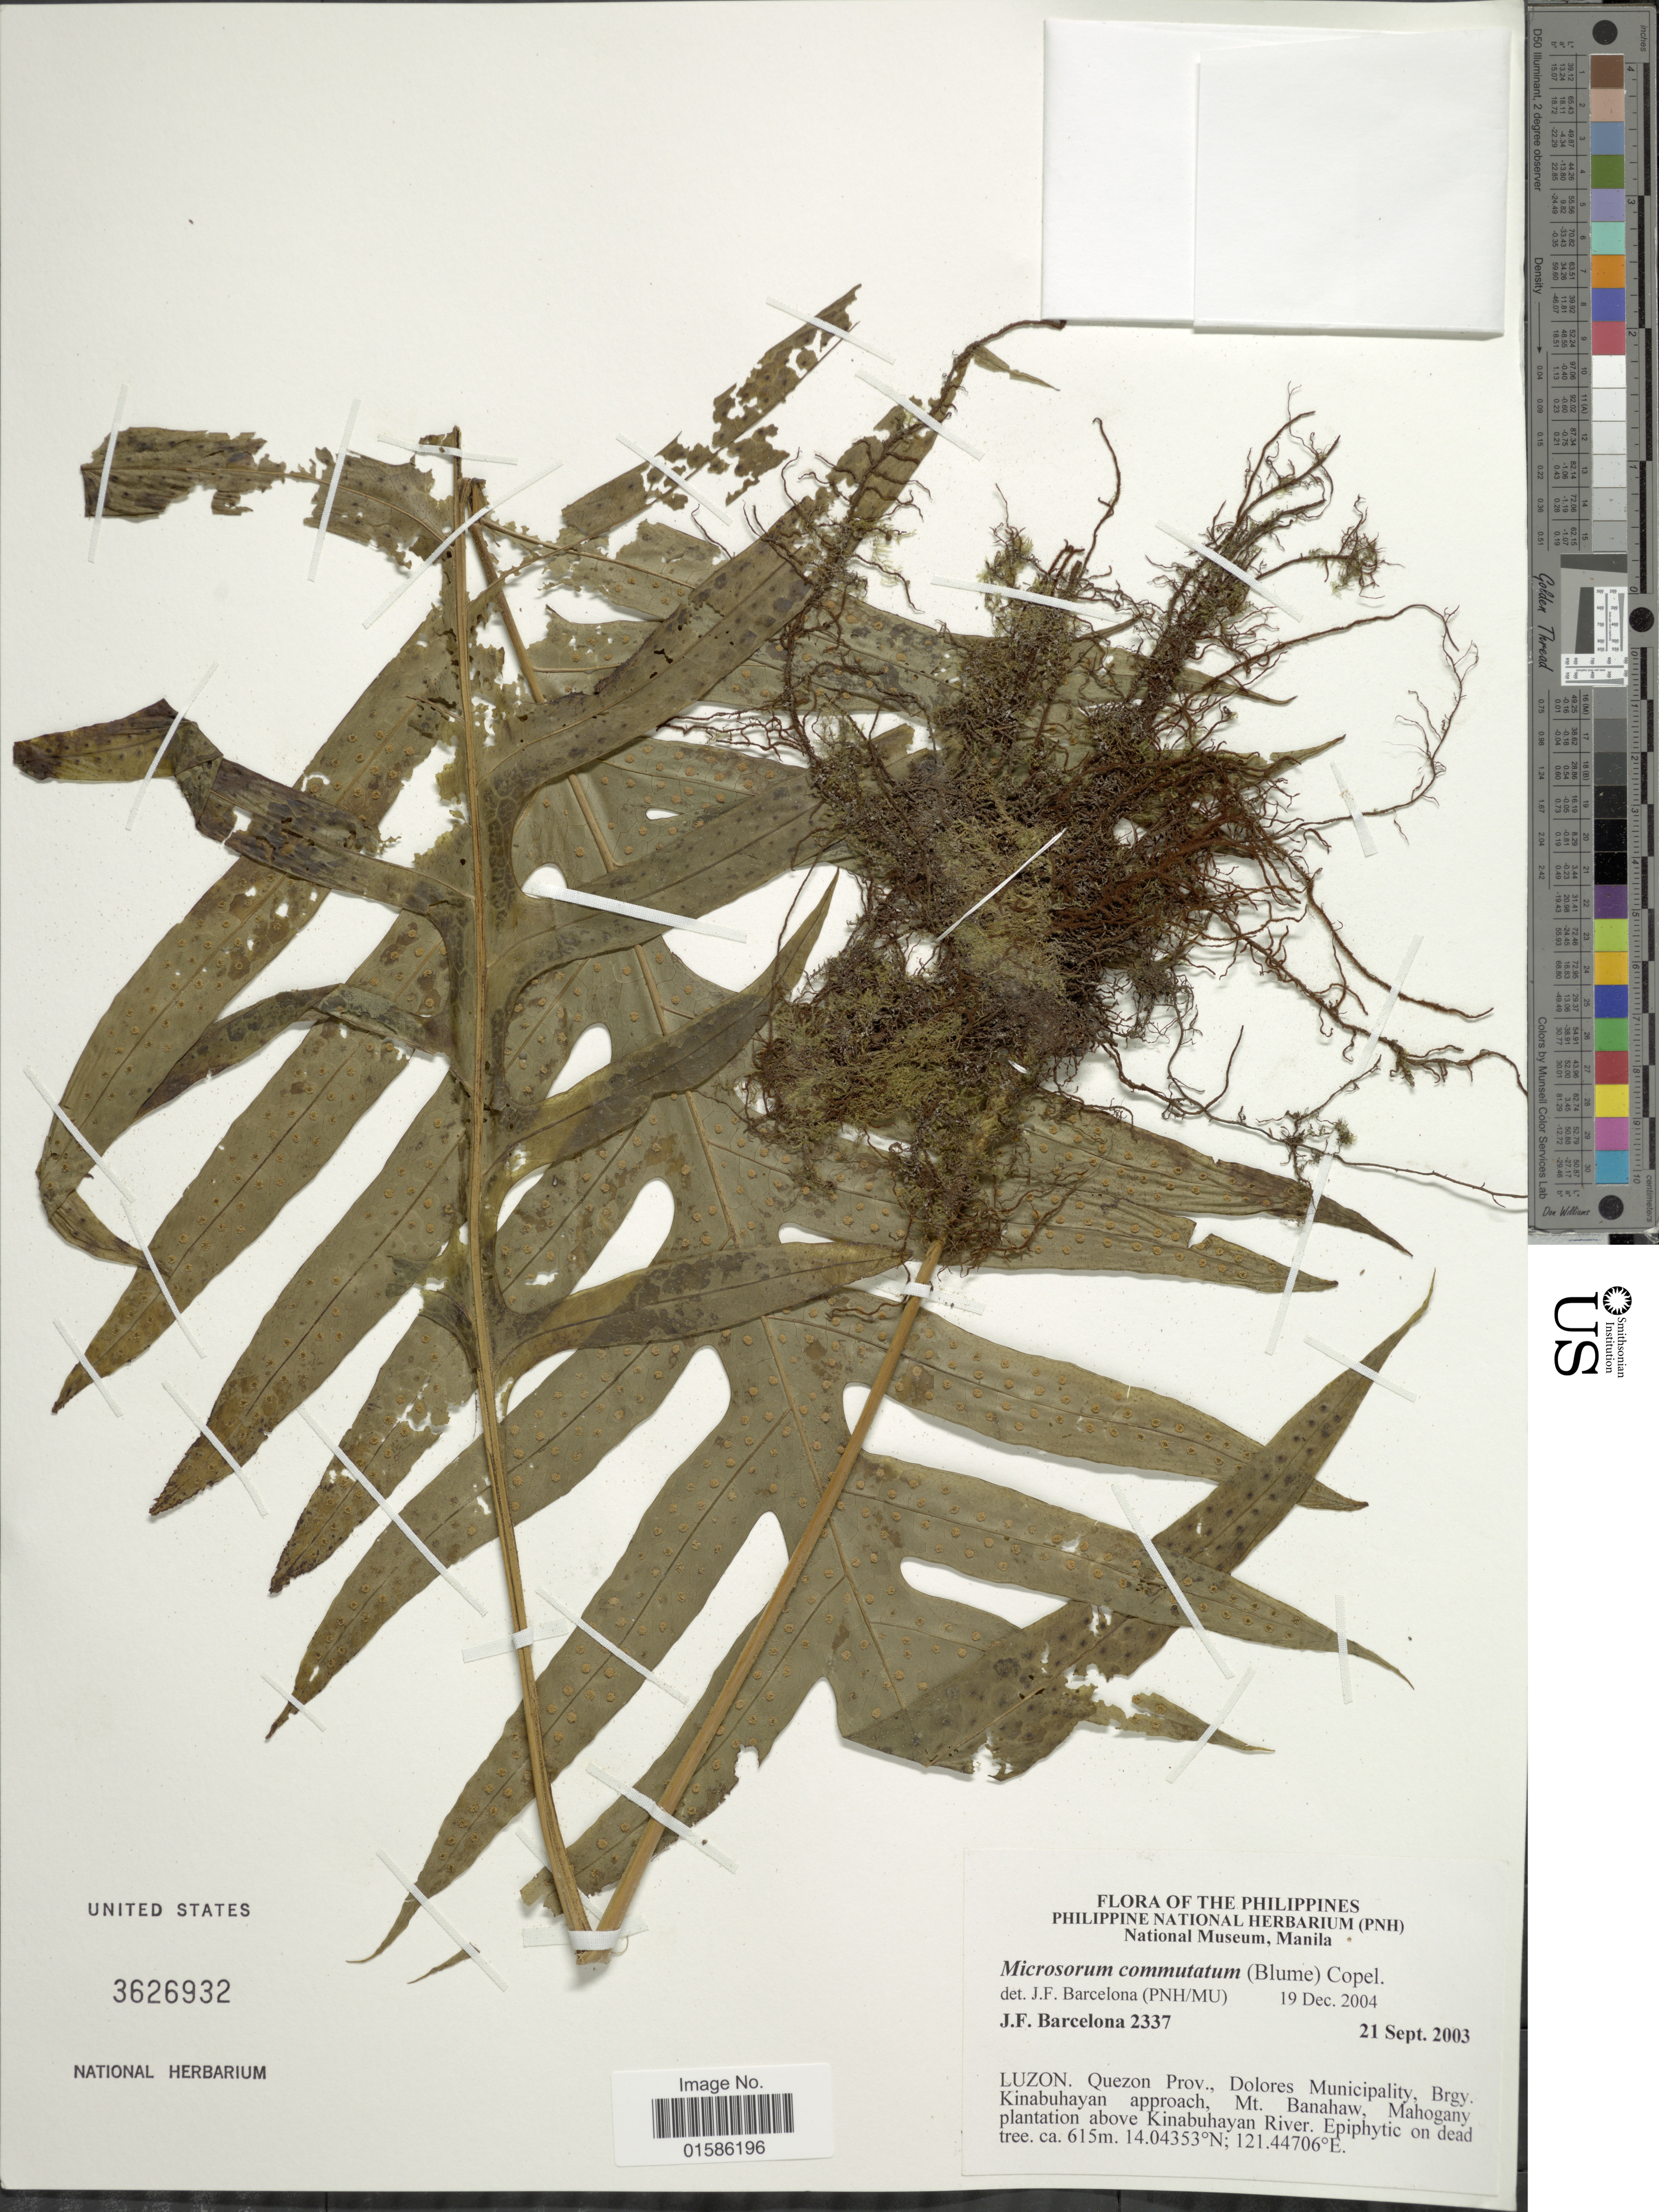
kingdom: Plantae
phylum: Tracheophyta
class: Polypodiopsida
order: Polypodiales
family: Polypodiaceae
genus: Microsorum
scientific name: Microsorum commutatum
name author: (Blume) Copel.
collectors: J. F. Barcelona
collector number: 2337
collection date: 2003-09-21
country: Philippines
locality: Luzon. Quezon prov., Dolores Municipality, Brgy Kinabuhayan approach, Mt Banahaw, Mahogany plantation above Kinabuhayan River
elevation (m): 615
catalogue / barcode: US 3626932